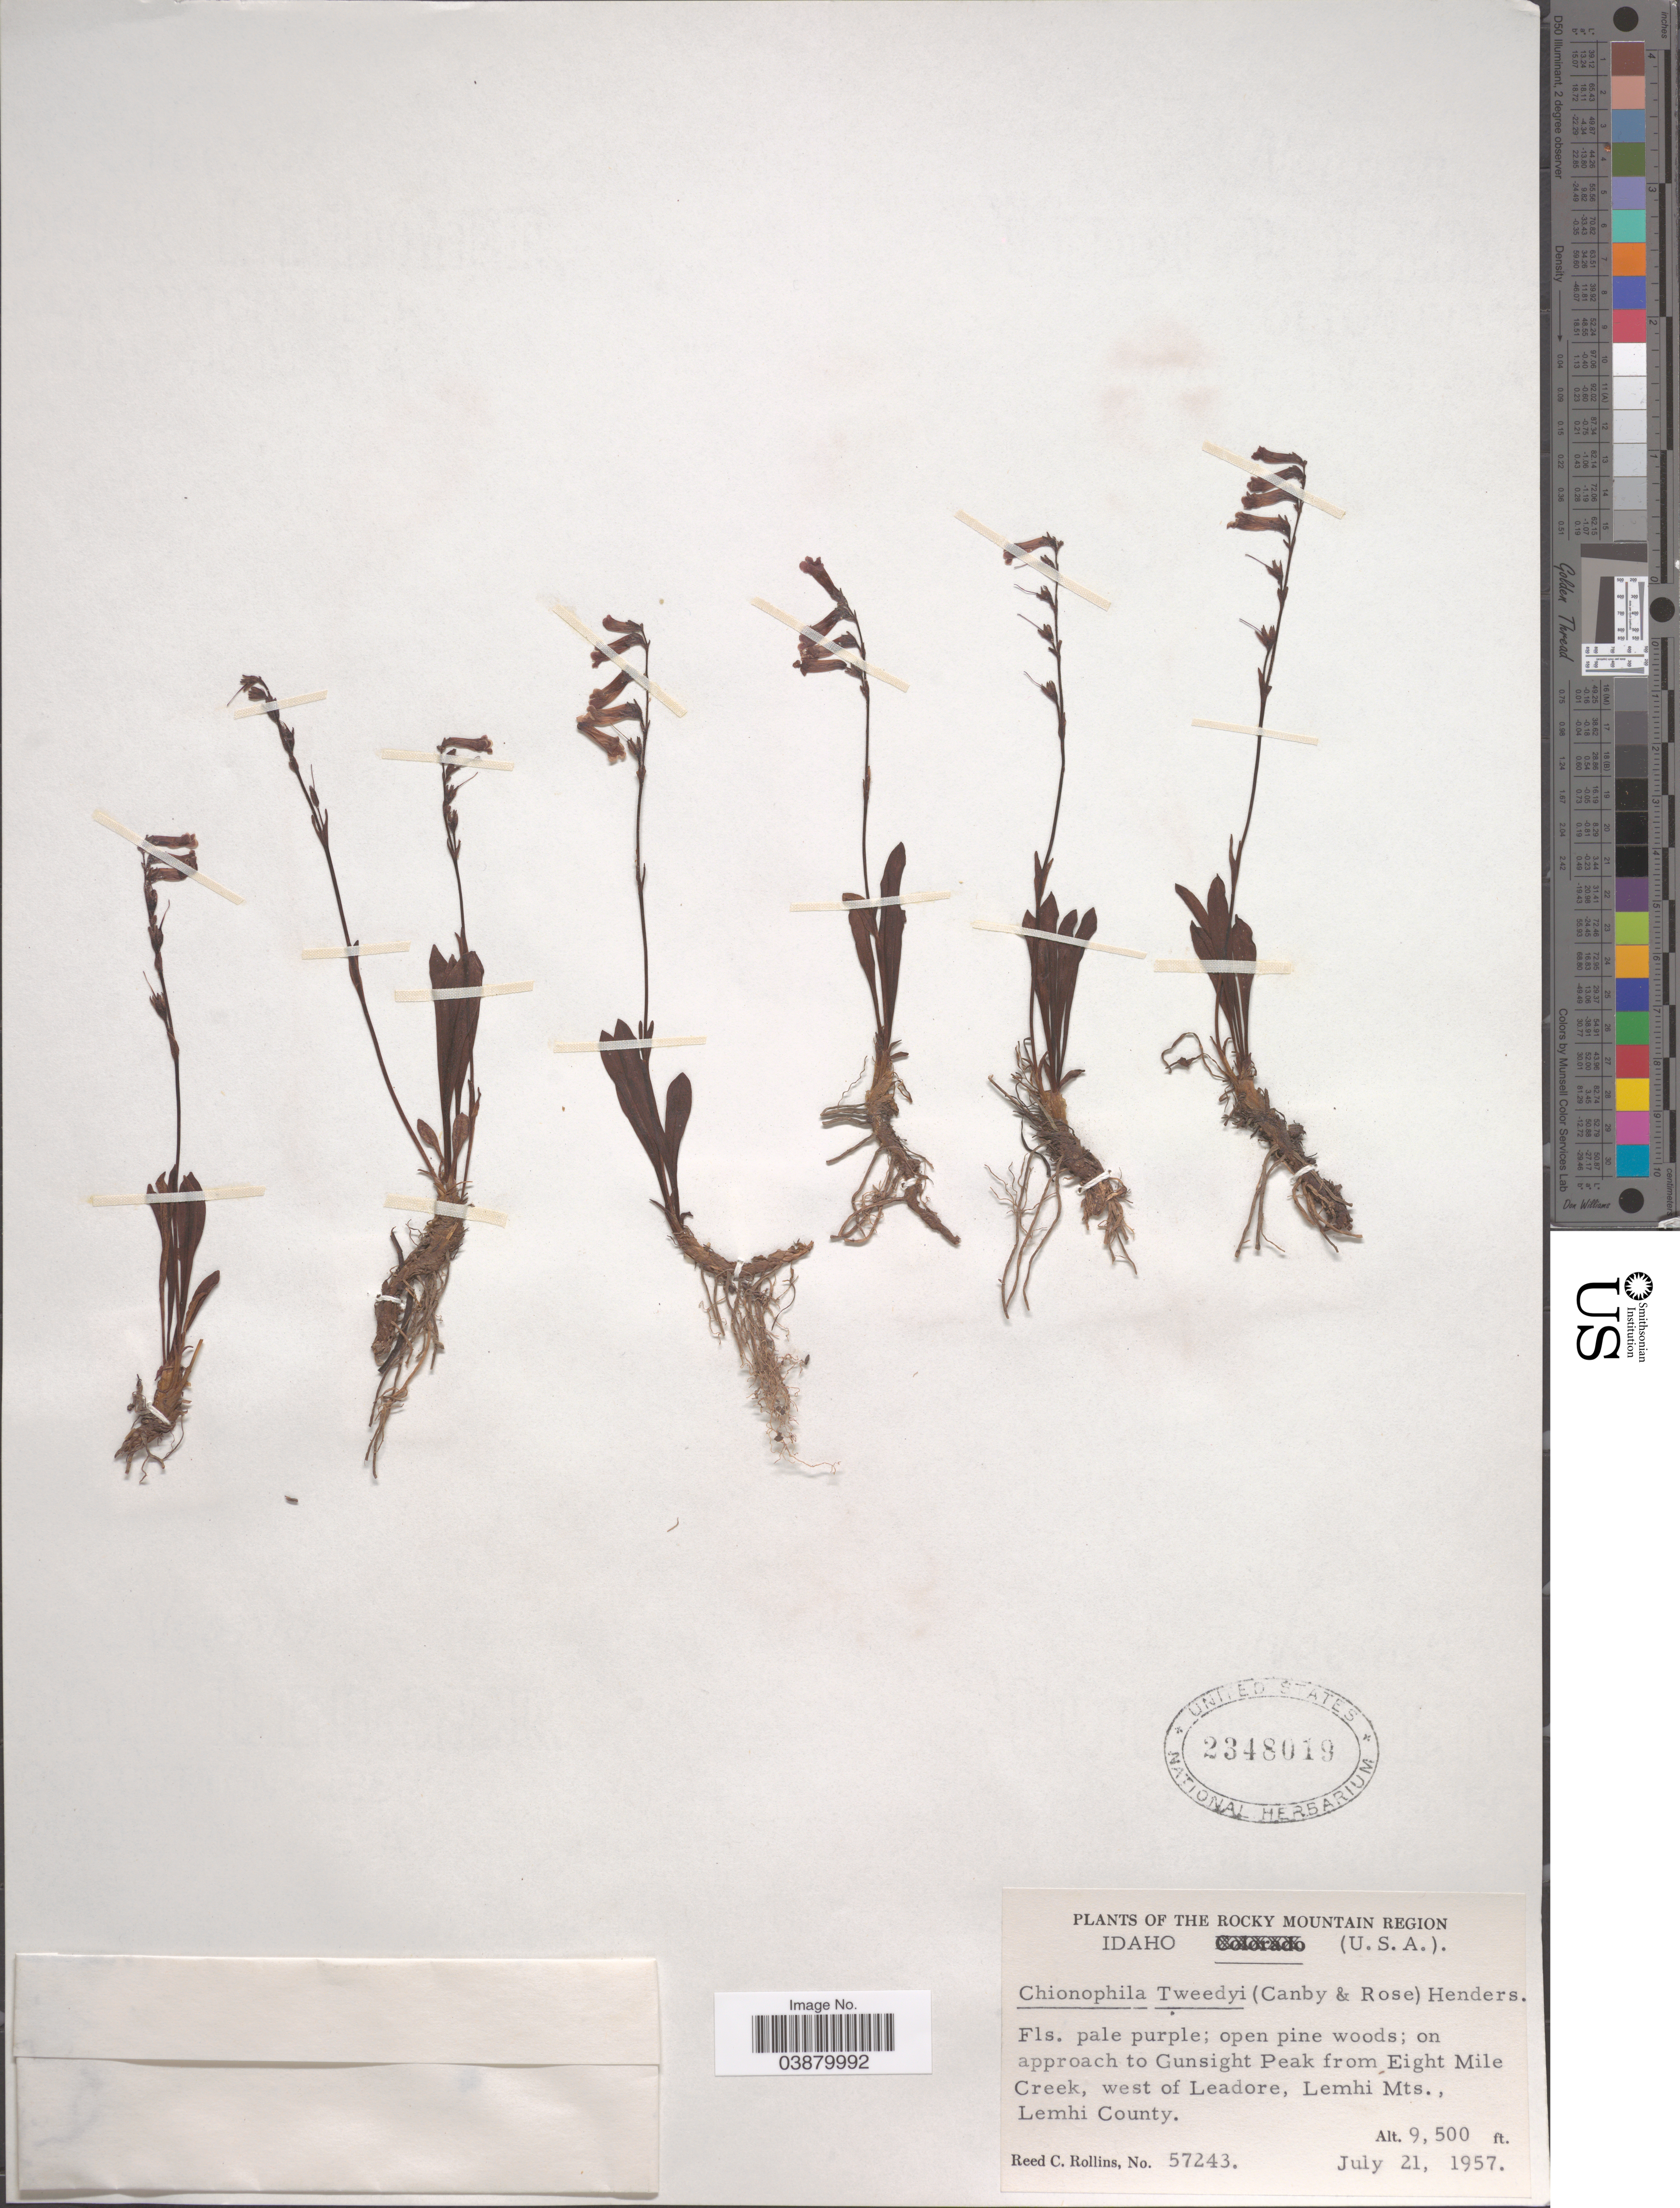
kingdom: Plantae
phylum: Tracheophyta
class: Magnoliopsida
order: Lamiales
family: Plantaginaceae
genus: Chionophila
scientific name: Chionophila tweedyi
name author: (Canby & Rose) Hend.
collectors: R. C. Rollins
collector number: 57243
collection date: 1957-07-21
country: United States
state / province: Idaho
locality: Rocky Mountain Region. On approach to Gunsight Peak from Eight Mile Creek, west of Leadore, Lemhi Mts., Lemhi County.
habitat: open pine woods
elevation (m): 2896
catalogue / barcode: US 2348019